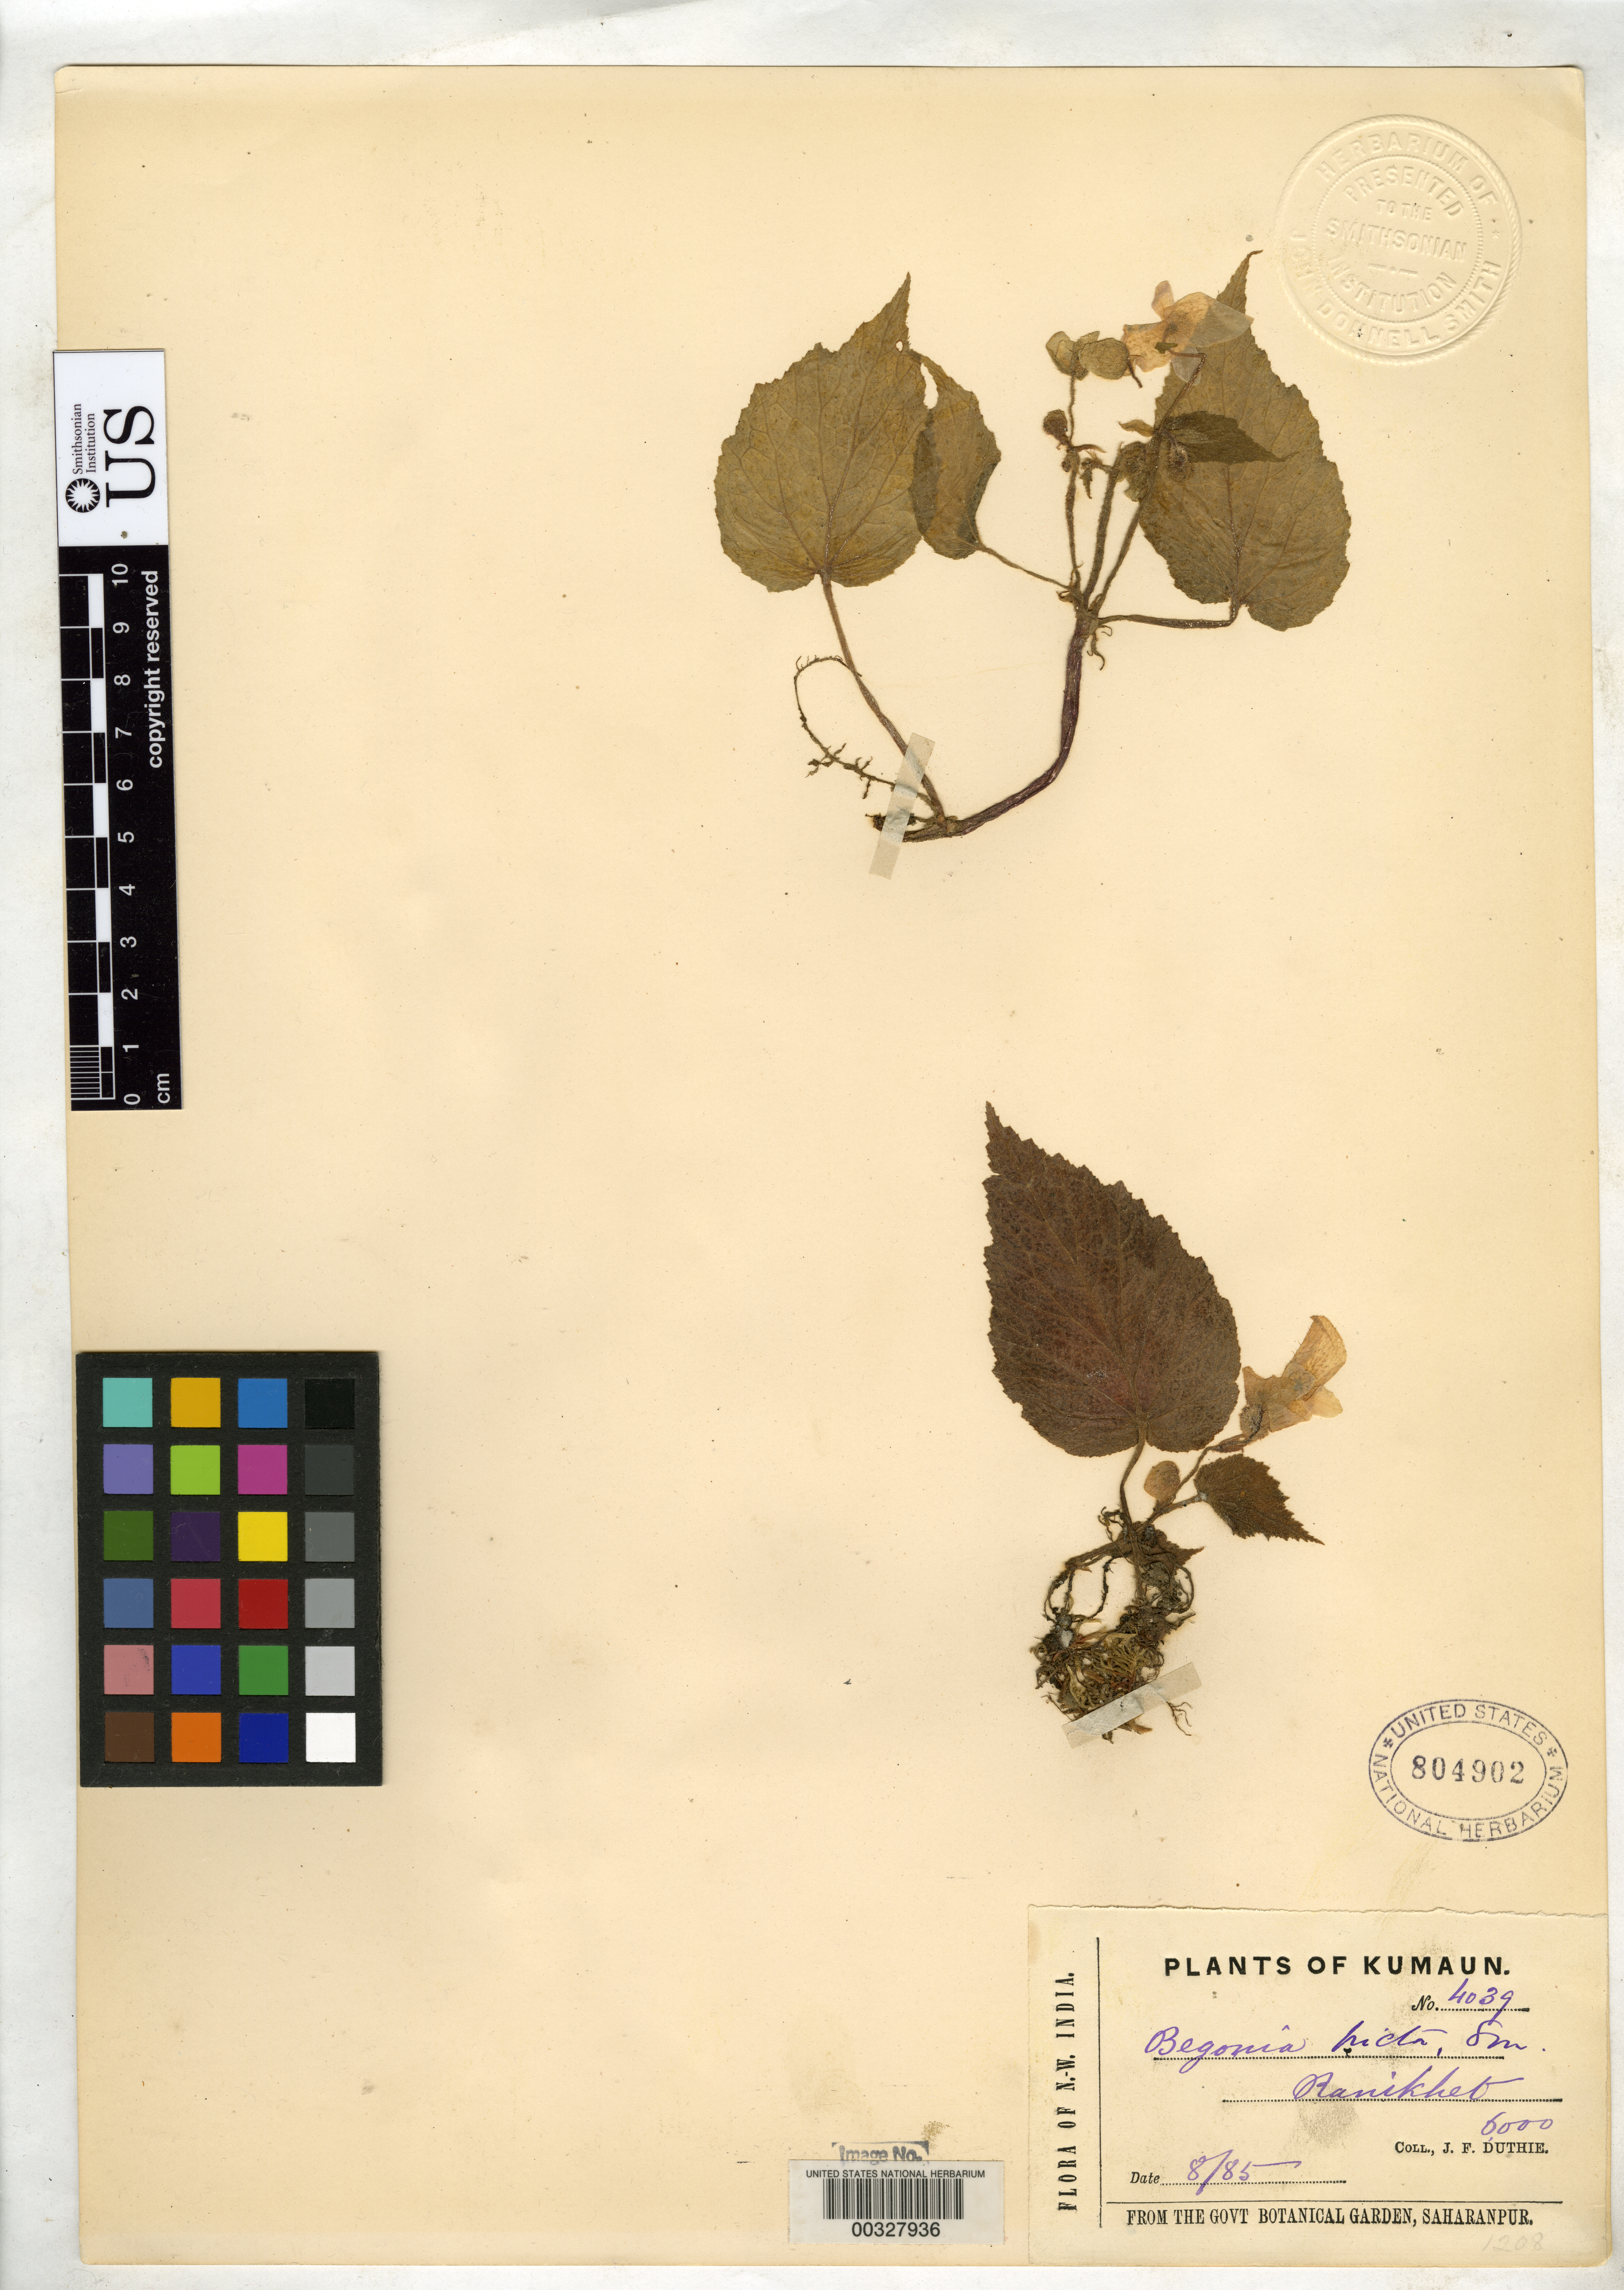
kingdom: Plantae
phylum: Tracheophyta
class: Magnoliopsida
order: Cucurbitales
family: Begoniaceae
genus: Begonia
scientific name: Begonia picta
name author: Sm.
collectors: J. F. Duthie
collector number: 4039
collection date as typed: Aug 1885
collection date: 1885-08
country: India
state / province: Uttar Pradesh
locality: Saharanpur, kumaun, ranikheb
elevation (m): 1829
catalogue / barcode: US 804902